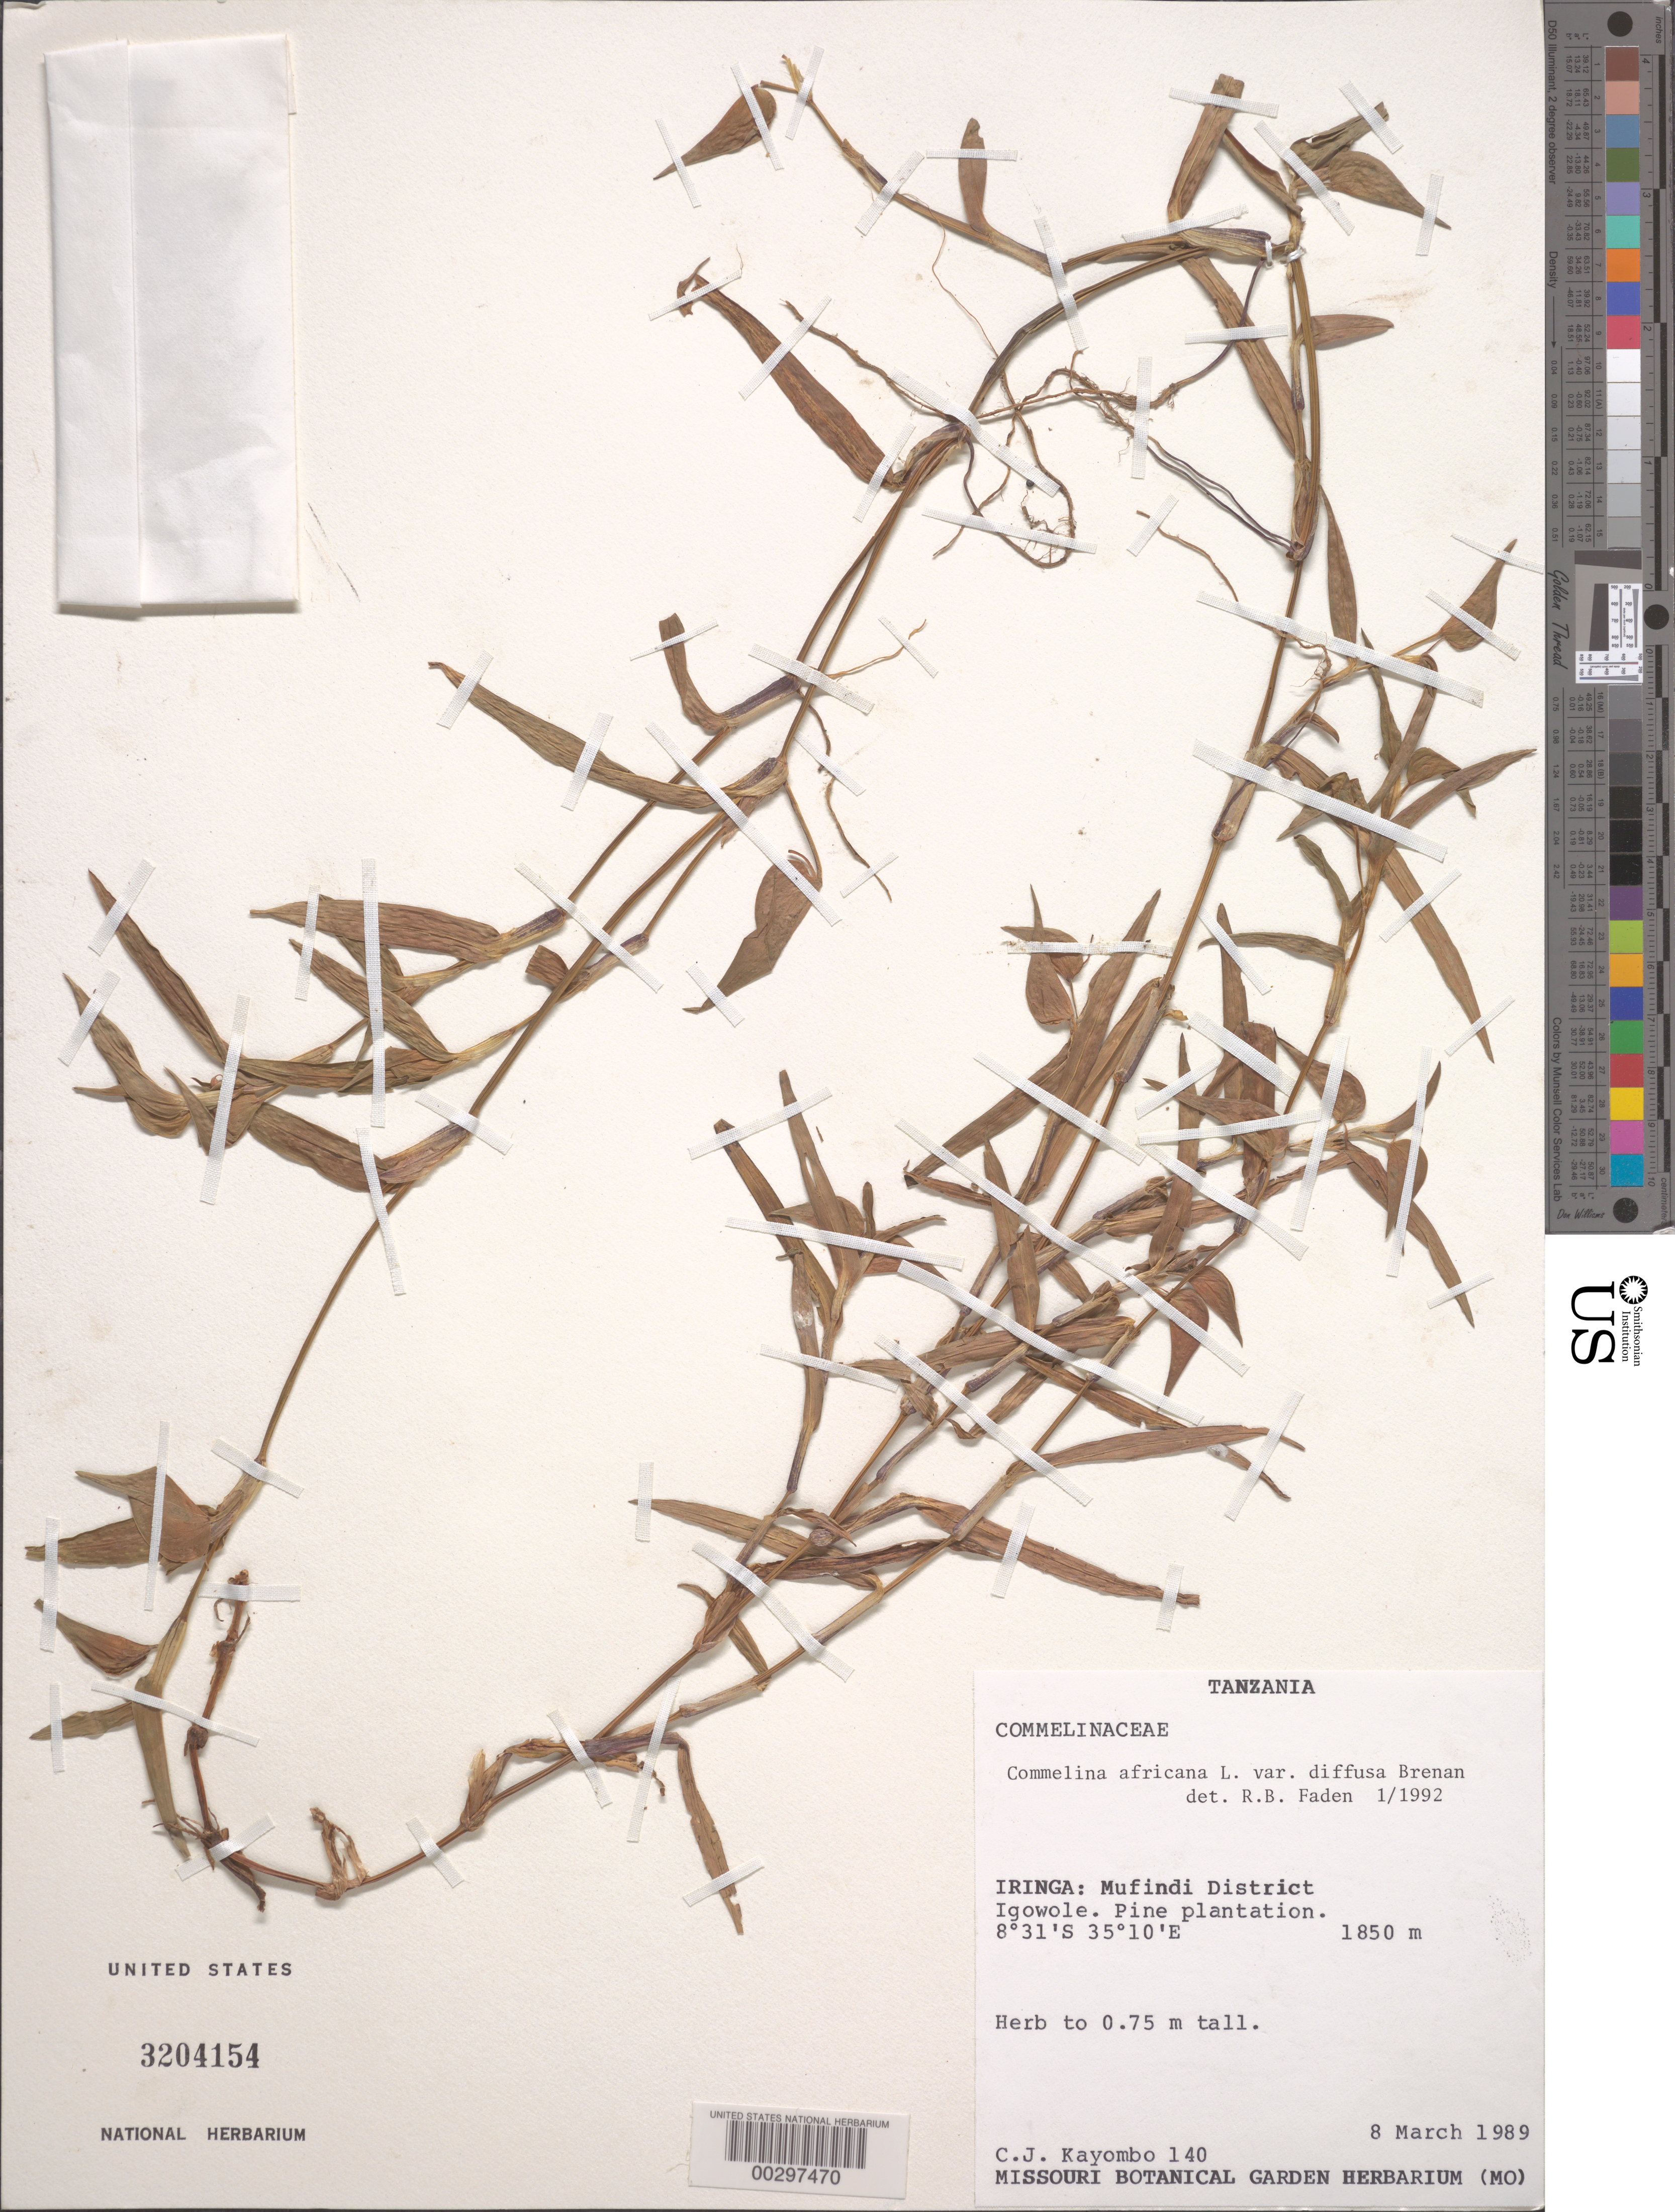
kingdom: Plantae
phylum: Tracheophyta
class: Liliopsida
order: Commelinales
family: Commelinaceae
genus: Commelina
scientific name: Commelina africana var. diffusa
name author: Brenan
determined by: Faden, Robert B., (US), Smithsonian Institution - National Museum of Natural History (UNITED STATES)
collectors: C. J. Kayombo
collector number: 140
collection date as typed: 08 Mar 1989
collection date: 1989-03-08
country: Tanzania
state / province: Iringa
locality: Mufindi district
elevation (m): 1850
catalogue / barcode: US 3204154